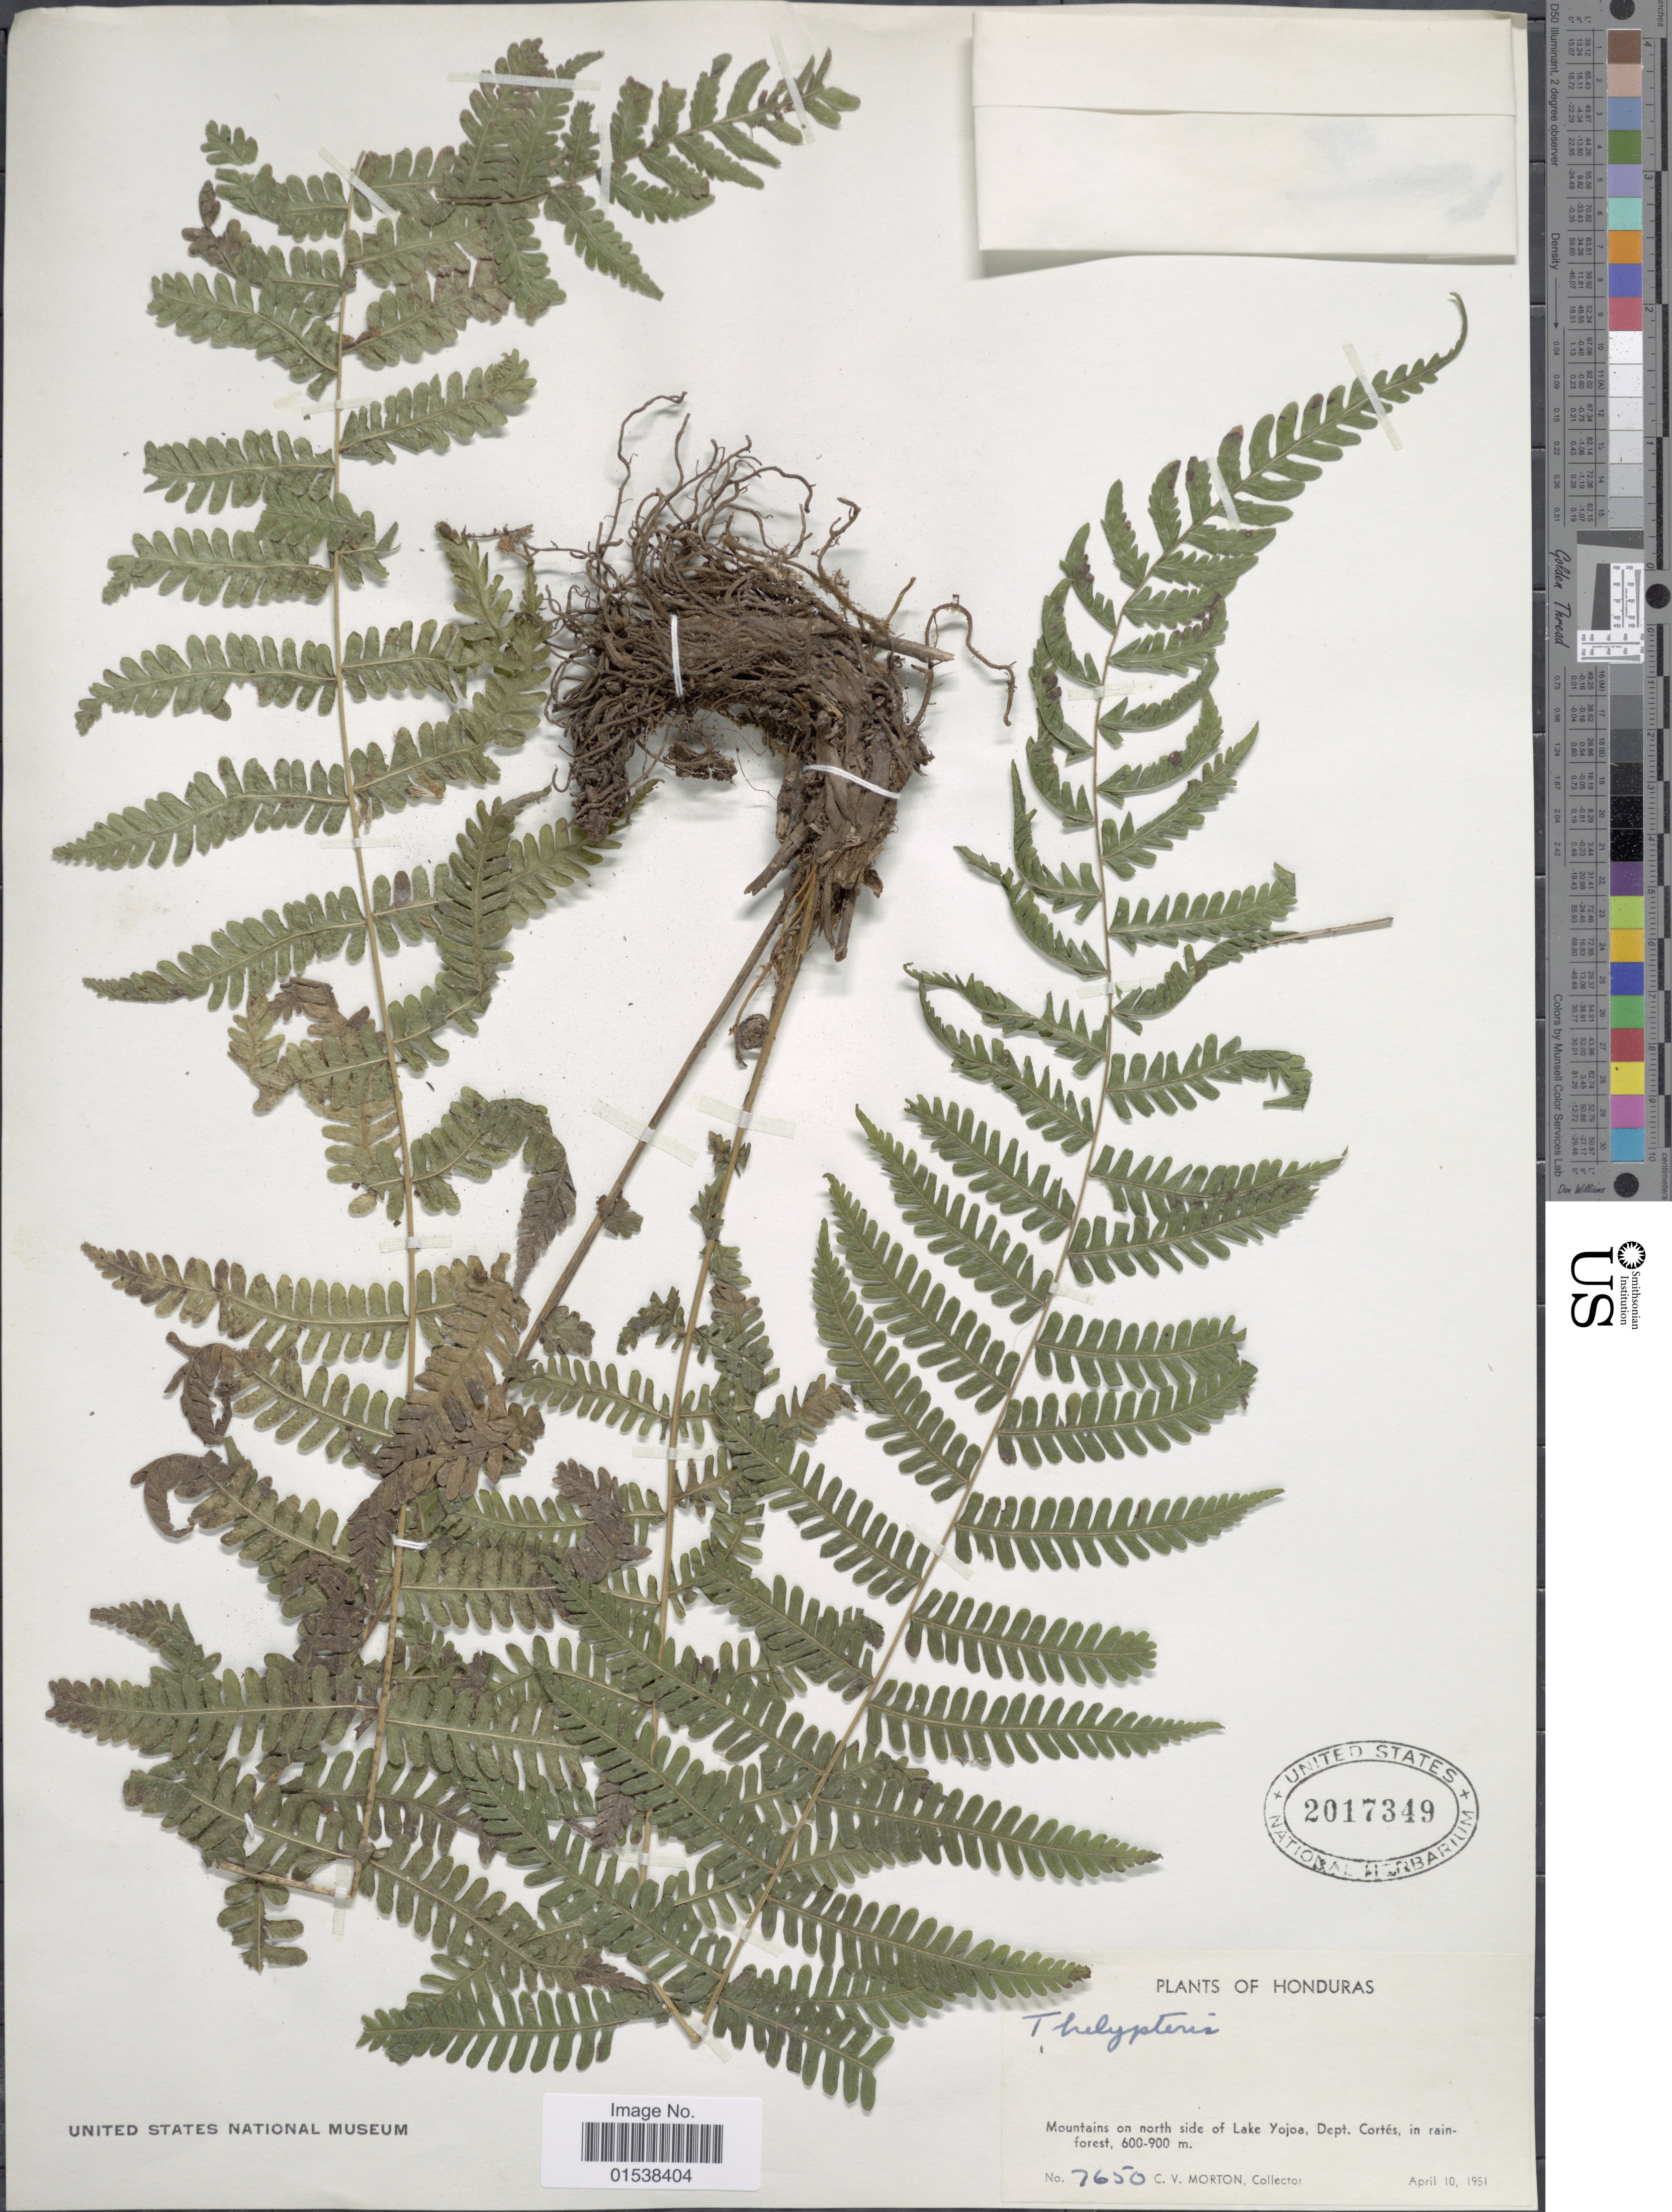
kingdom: Plantae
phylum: Tracheophyta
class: Polypodiopsida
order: Polypodiales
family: Thelypteridaceae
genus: Amauropelta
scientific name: Amauropelta melanochlaena (C. Chr.) comb. nov., ined 2015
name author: (C. Chr.)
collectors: C. V. Morton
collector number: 7650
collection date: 1951-04-10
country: Honduras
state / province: Cortés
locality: Mountains on north side of Lake Yojoa, Dept. Cortes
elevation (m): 600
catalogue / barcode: US 2017349